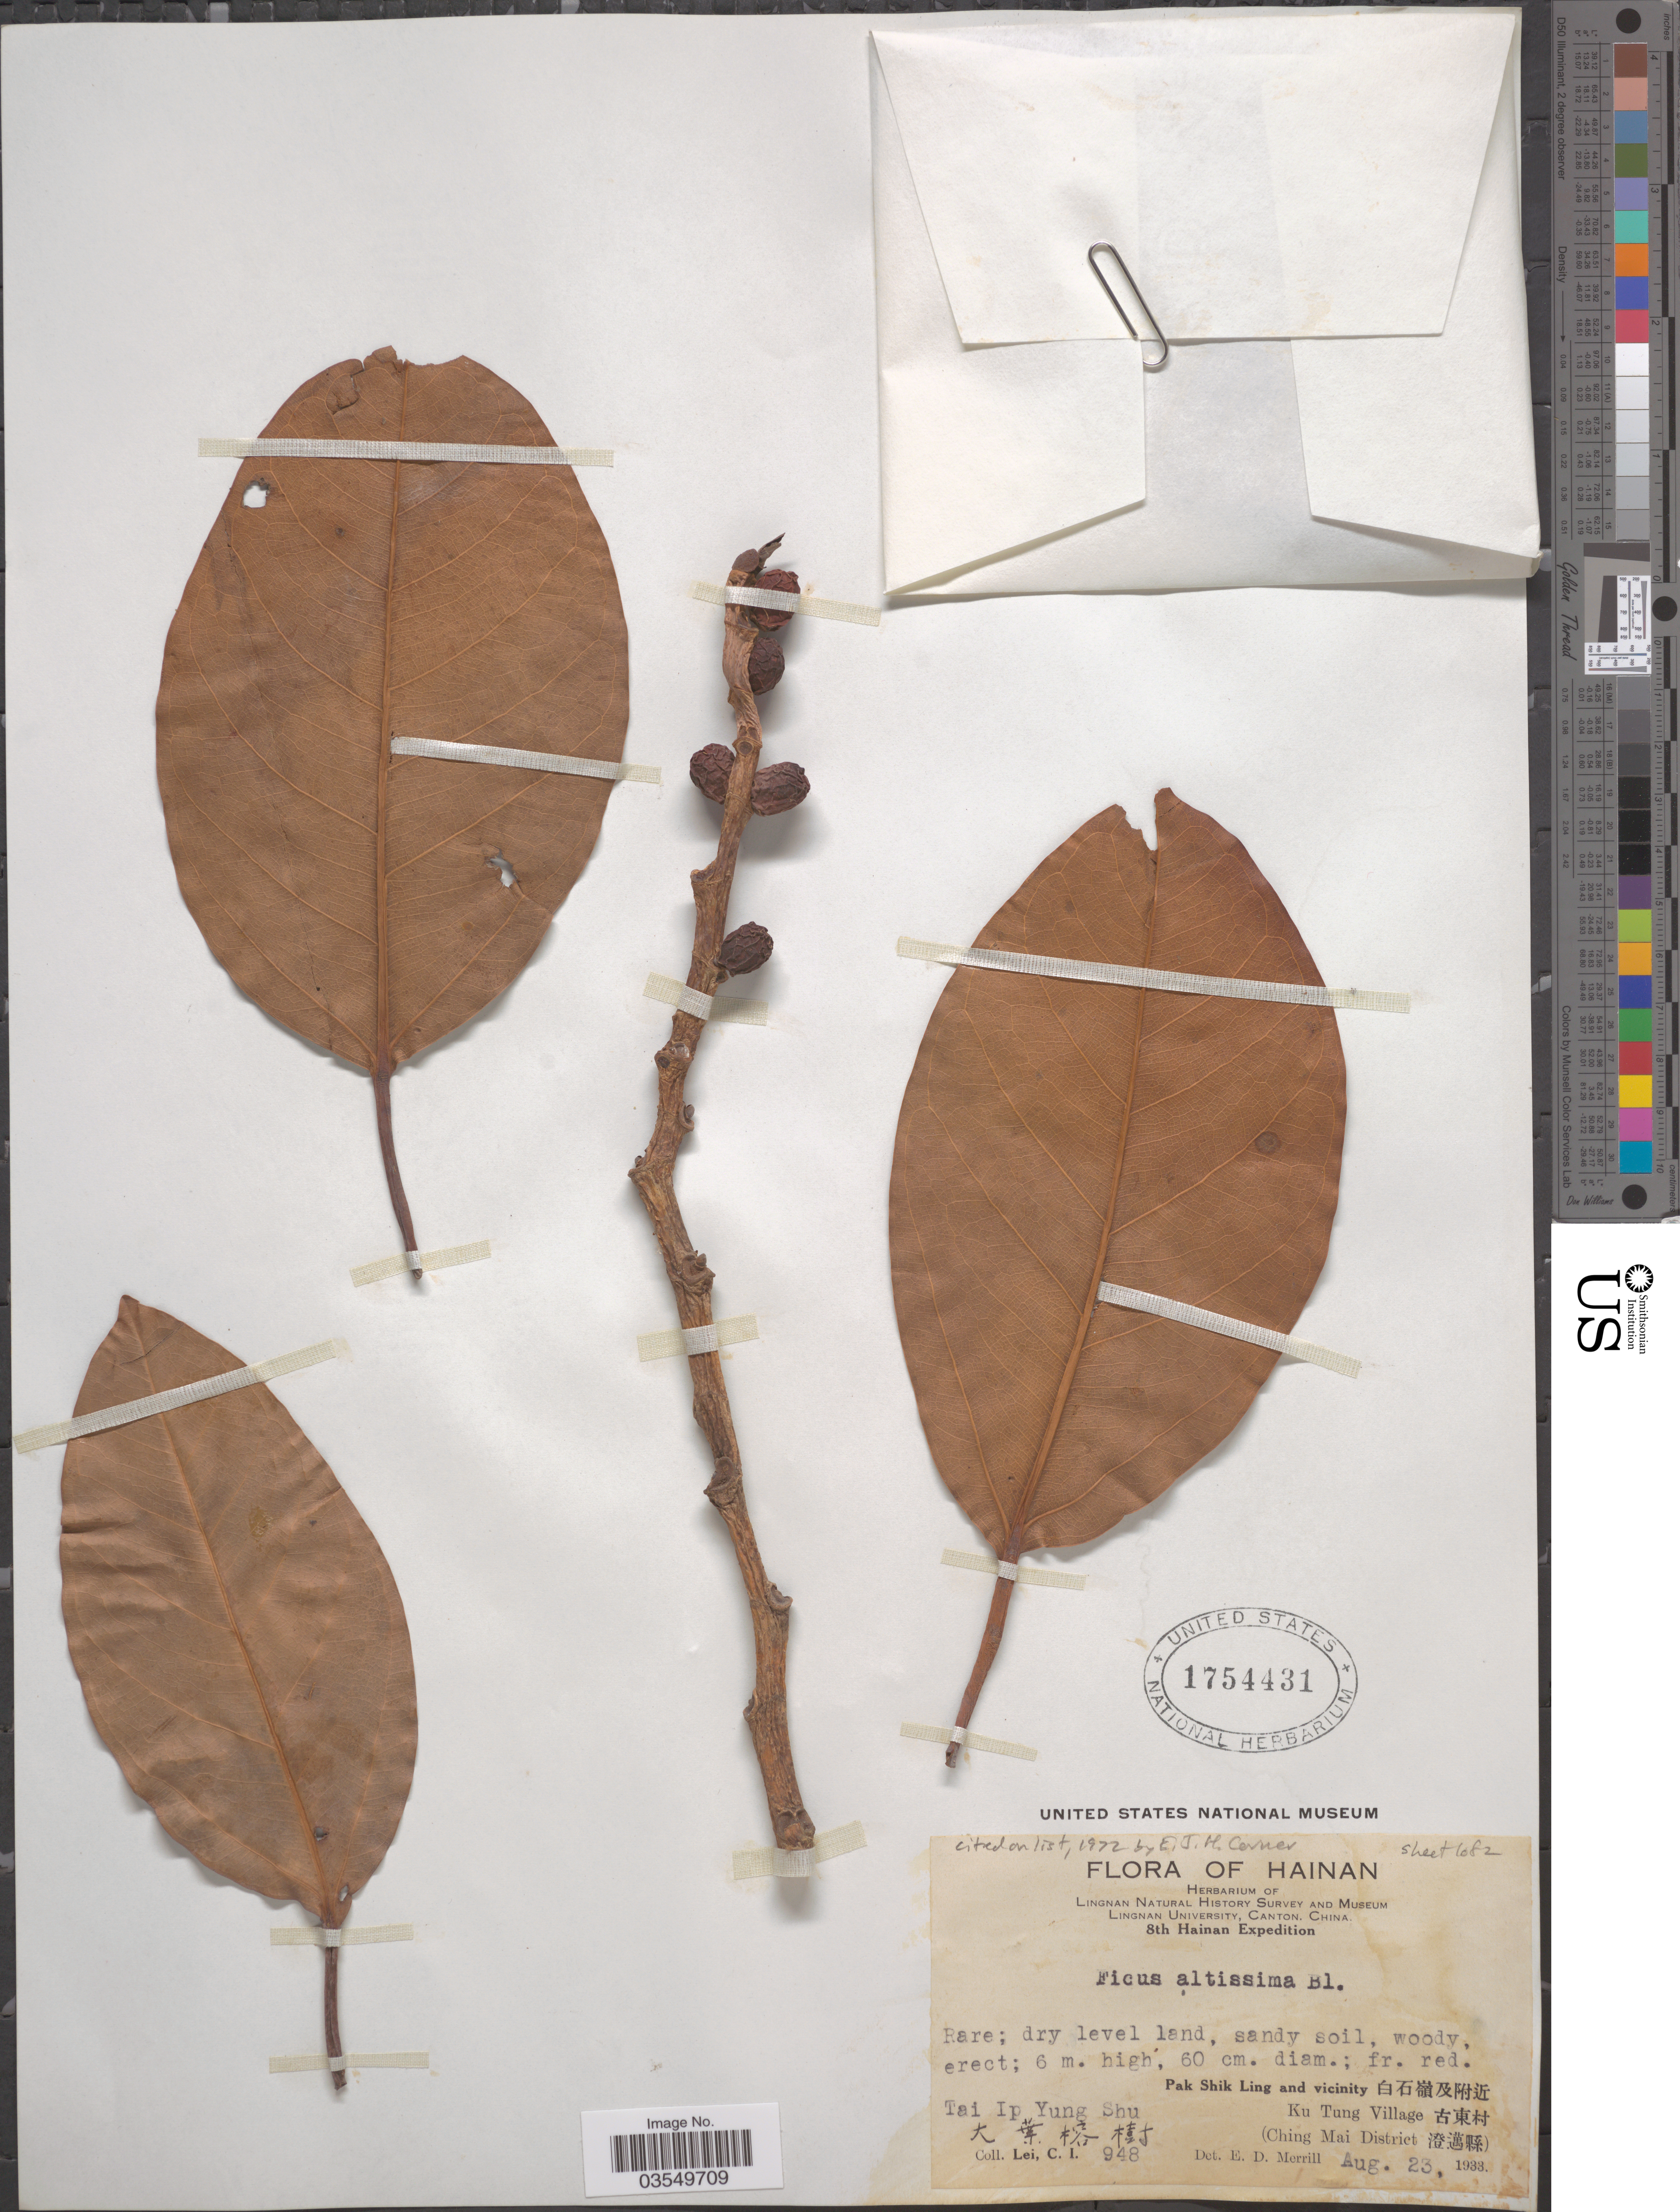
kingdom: Plantae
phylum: Tracheophyta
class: Magnoliopsida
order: Rosales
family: Moraceae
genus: Ficus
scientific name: Ficus altissima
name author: Blume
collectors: C. I. Lei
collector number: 948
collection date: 1933-08-23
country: China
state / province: Hainan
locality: Tai Ip Yung Shu. Pak Shik Ling and vicinity X. Ku Tung Village X. (Ching Mai District X).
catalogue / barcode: US 1754431